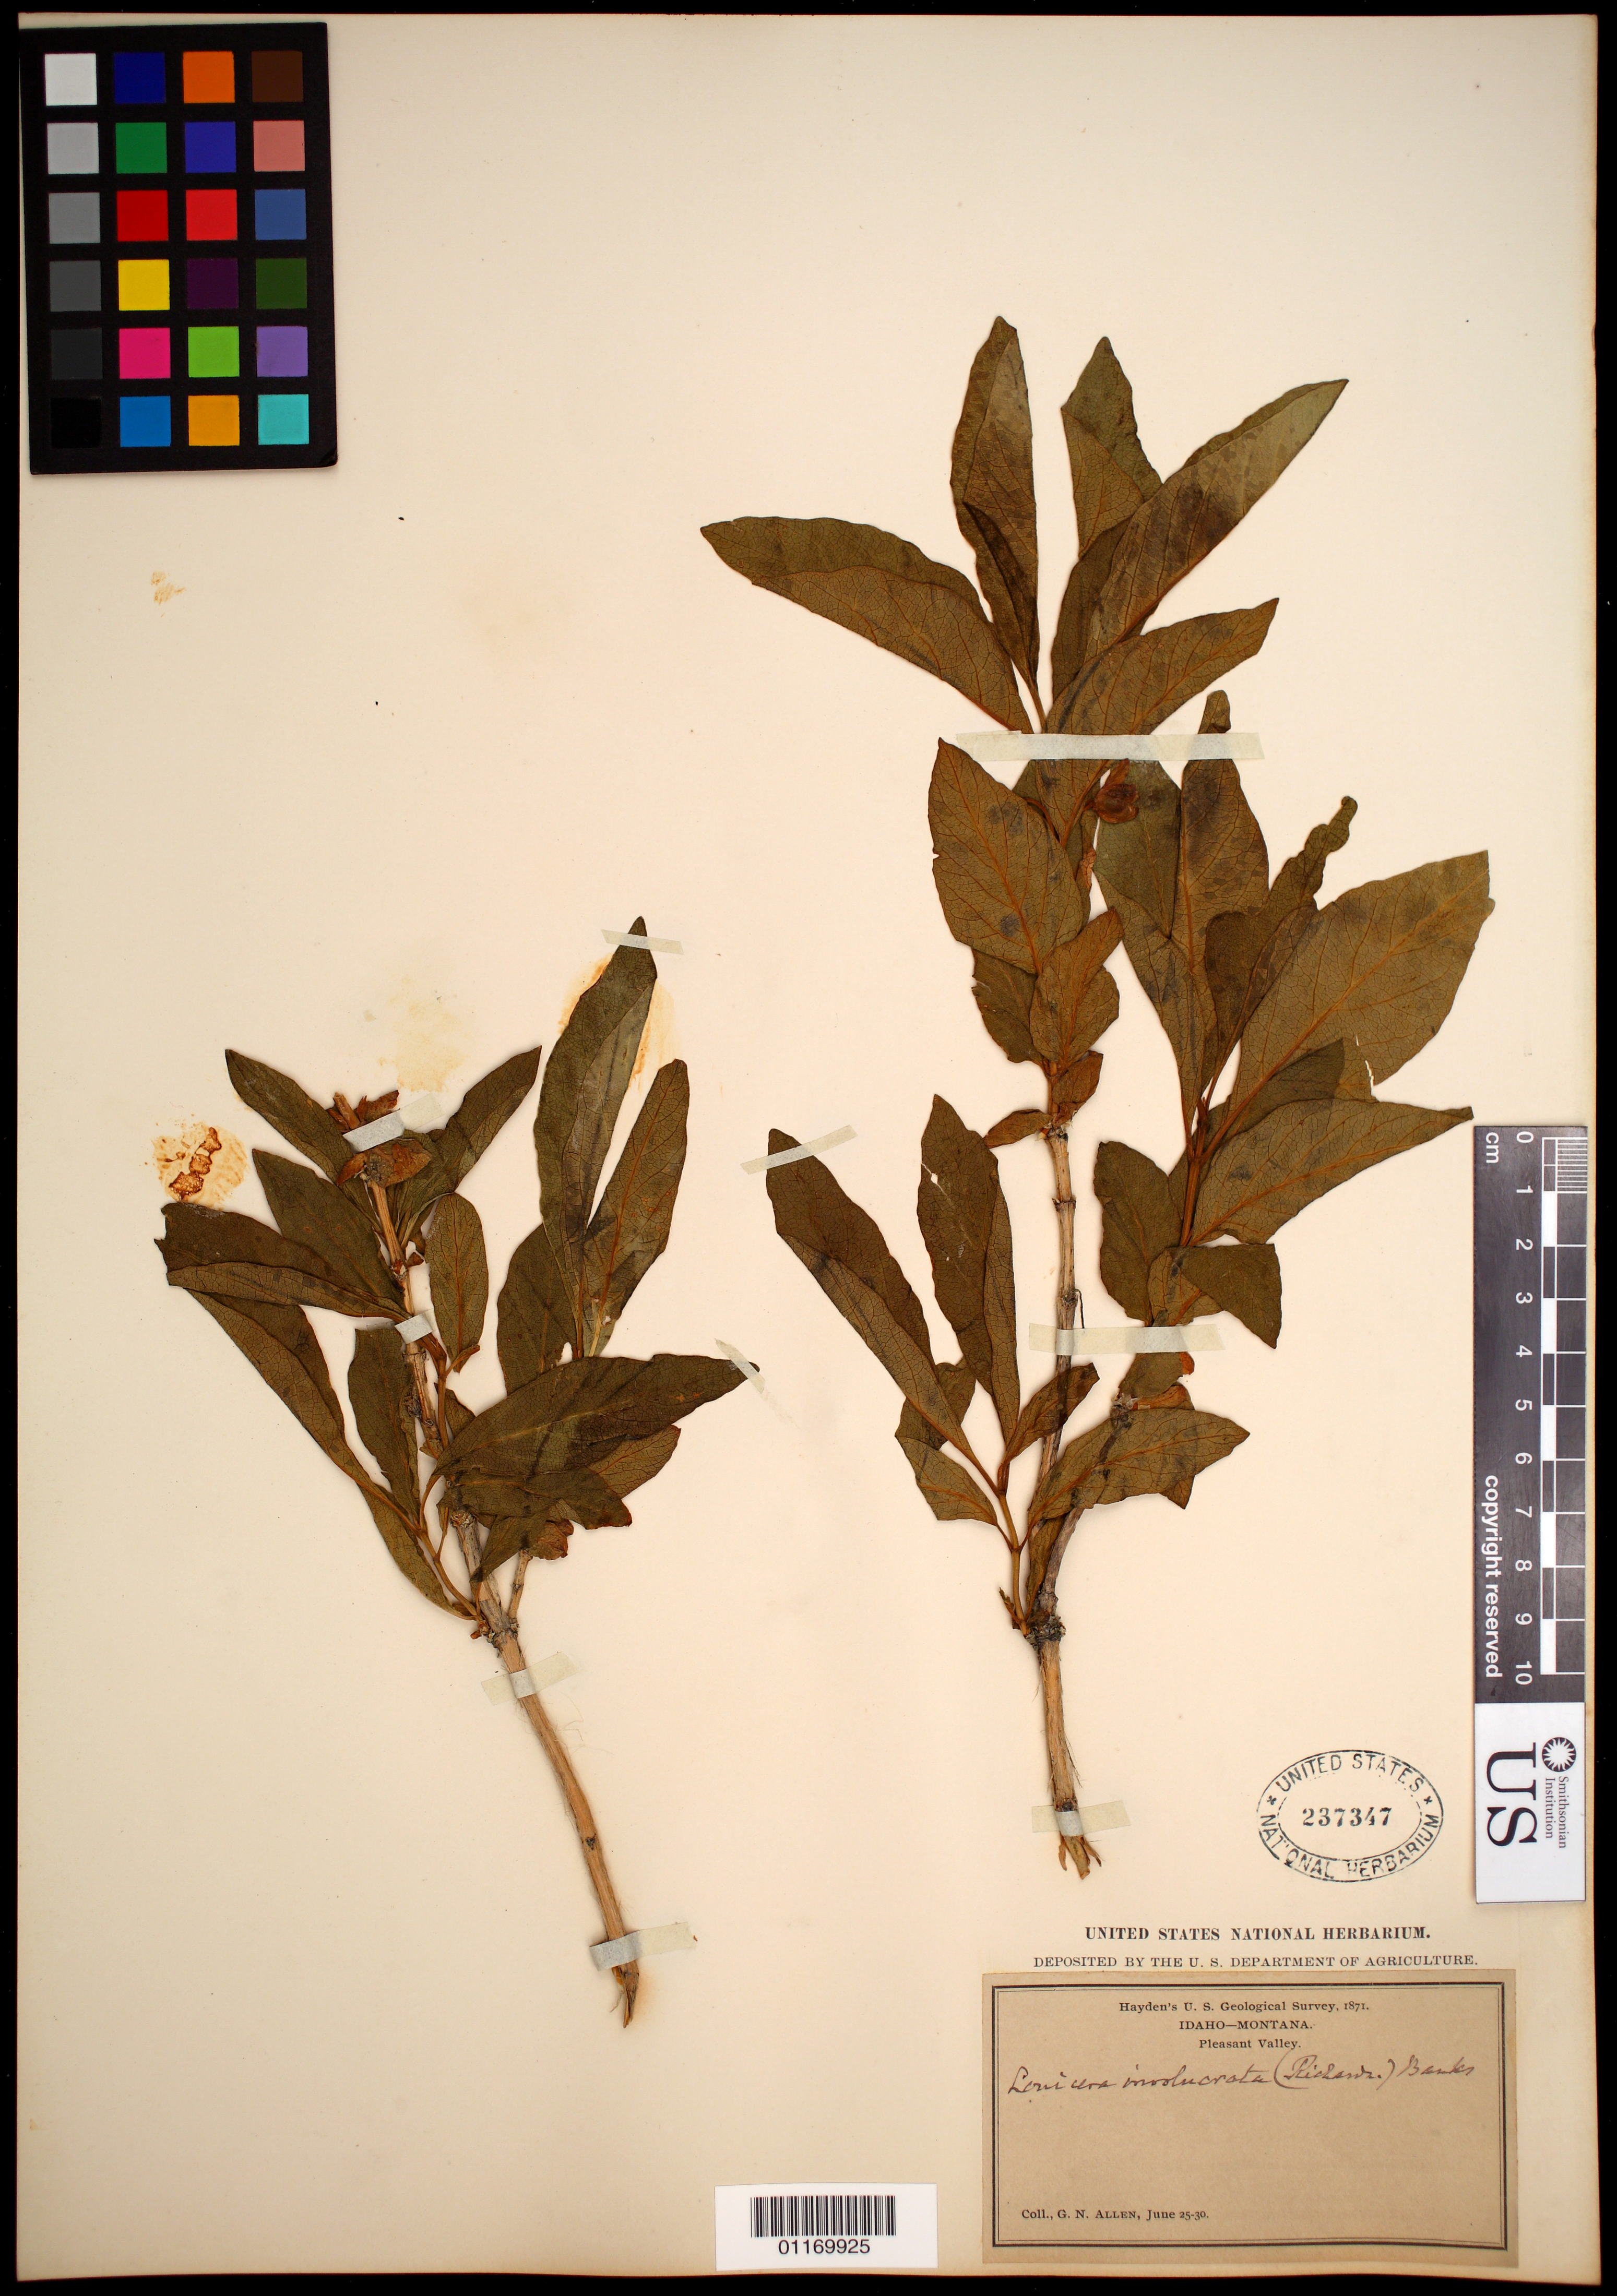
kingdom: Plantae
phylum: Tracheophyta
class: Magnoliopsida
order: Dipsacales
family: Caprifoliaceae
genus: Lonicera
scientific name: Lonicera involucrata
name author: (Richardson) Banks ex Spreng.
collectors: G. N. Allen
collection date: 1871-06-25/1871-06-30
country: United States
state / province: Idaho / Montana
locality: Pleasant Valley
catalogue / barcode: US 237347